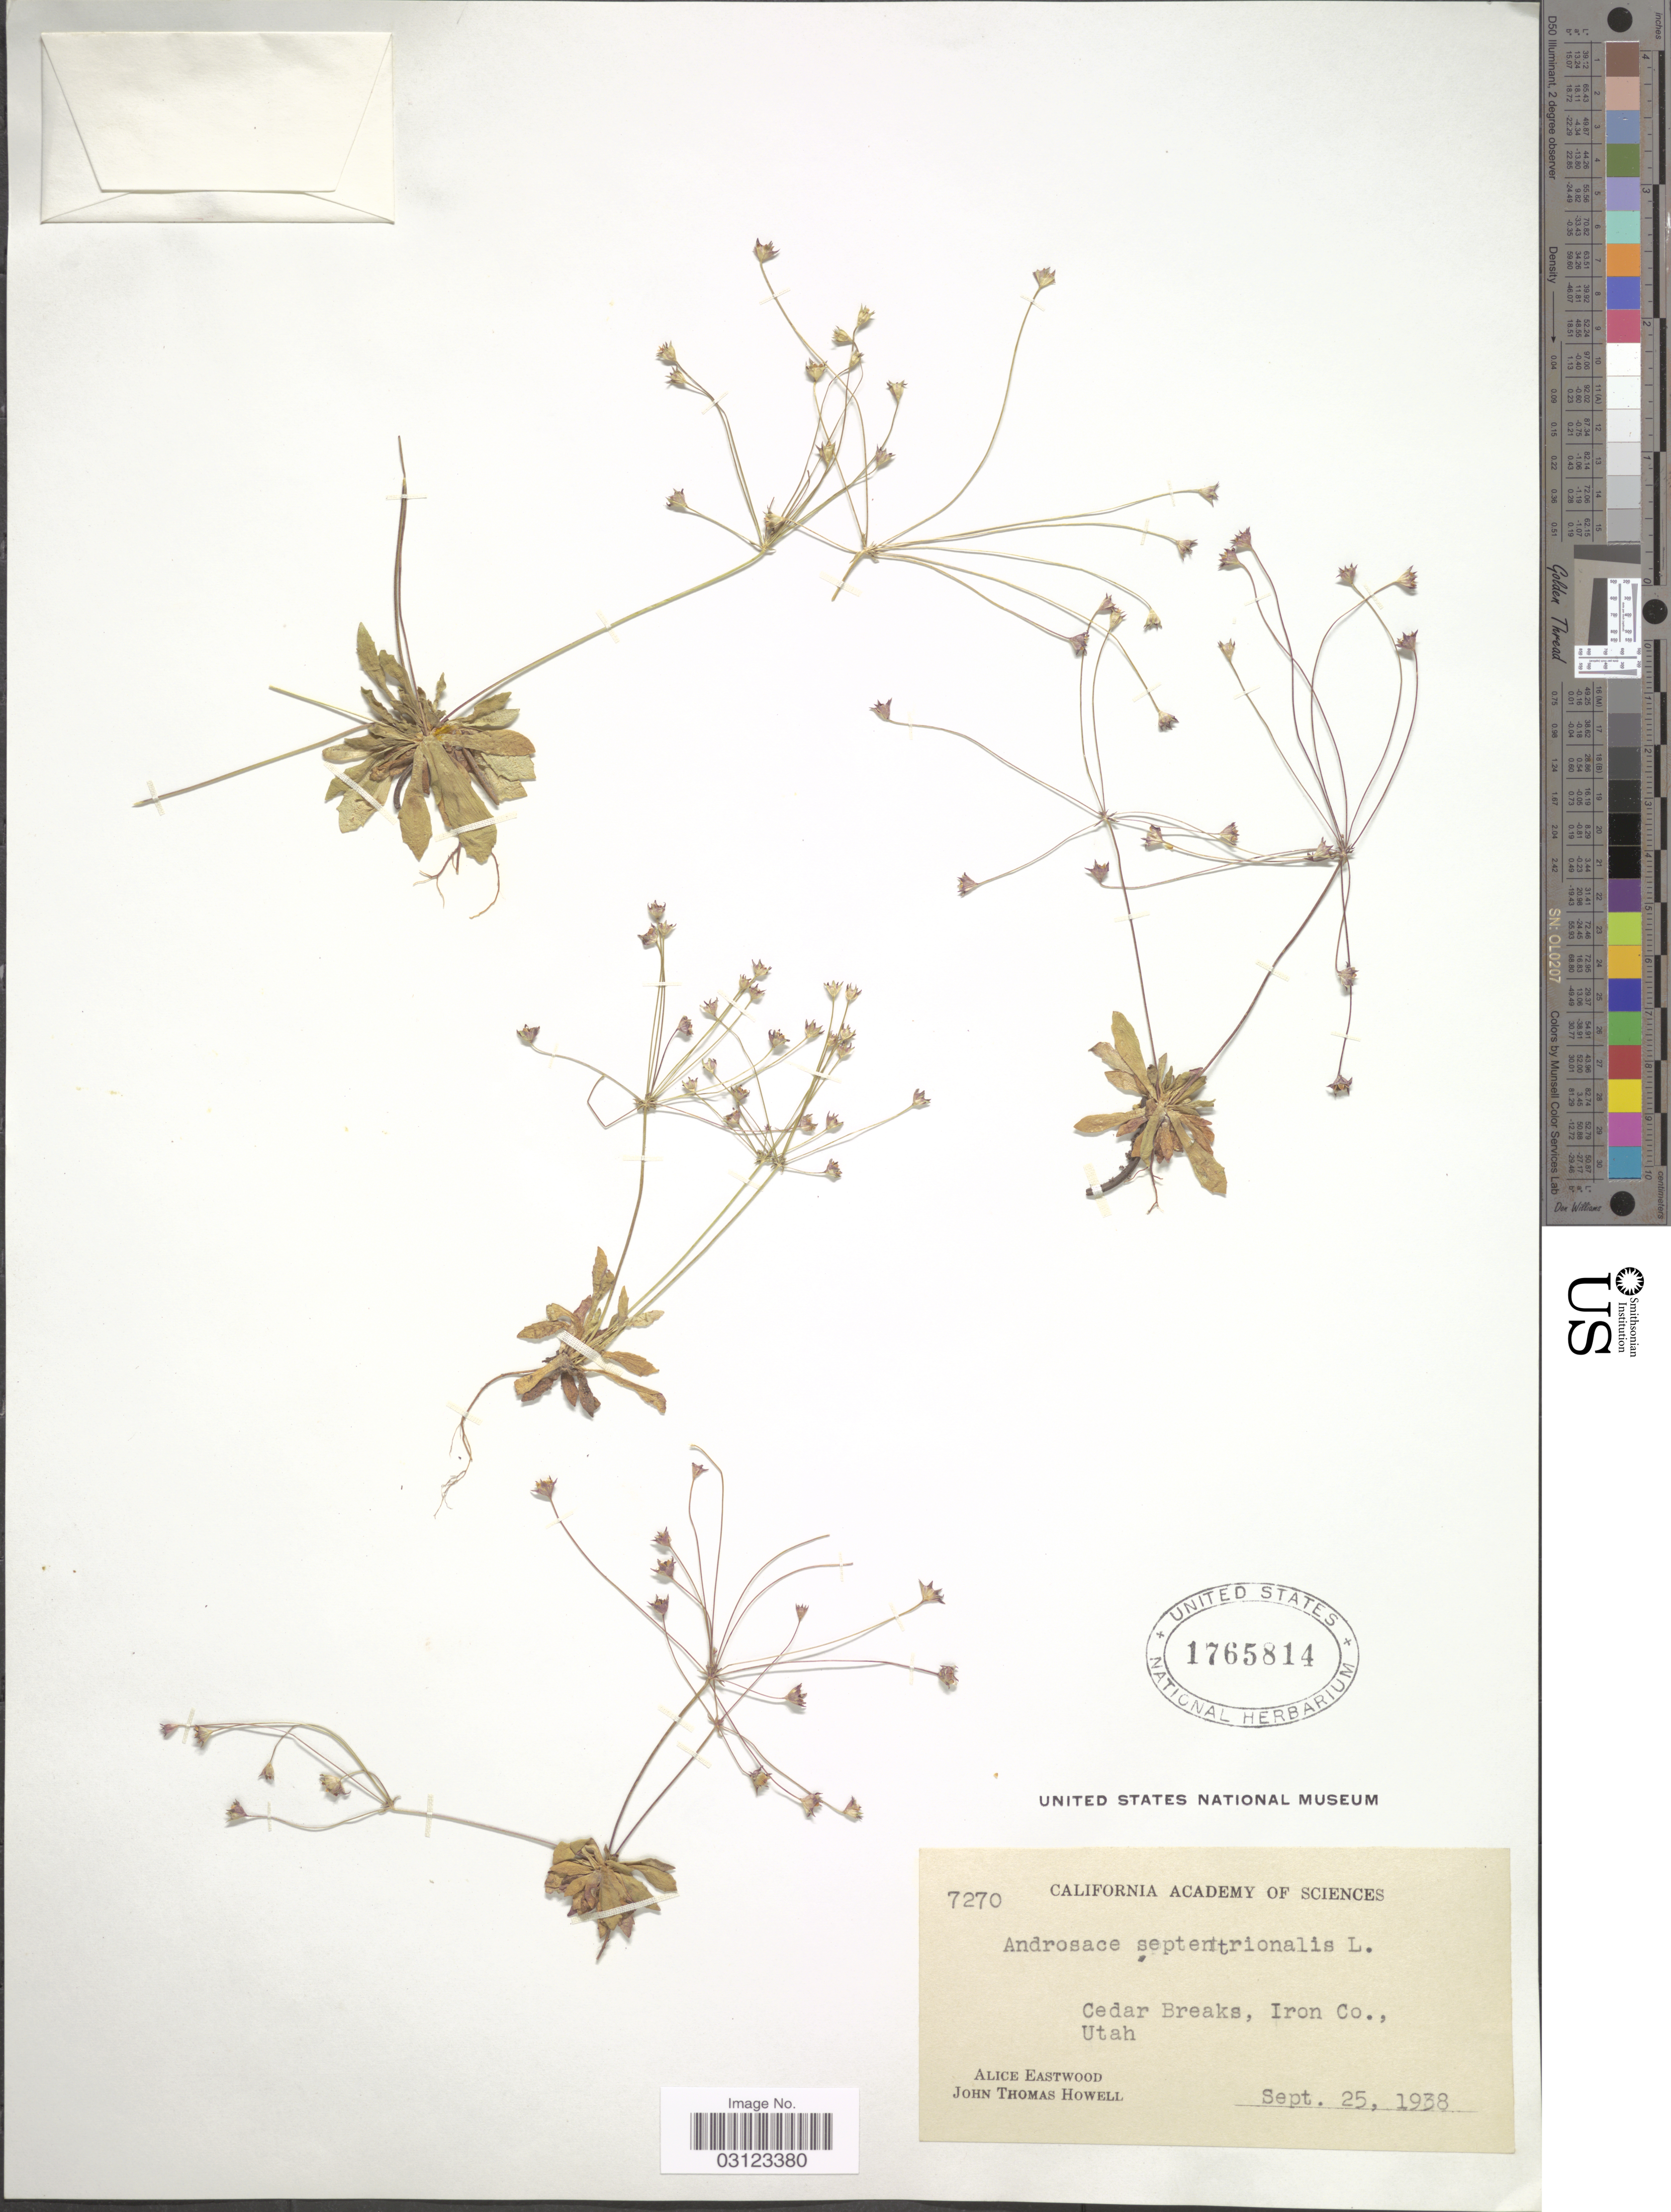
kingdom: Plantae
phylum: Tracheophyta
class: Magnoliopsida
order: Ericales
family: Primulaceae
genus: Androsace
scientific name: Androsace septentrionalis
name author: L.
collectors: A. Eastwood & J. T. Howell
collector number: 7270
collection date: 1938-09-25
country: United States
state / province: Utah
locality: Cedar Breaks, Iron Co.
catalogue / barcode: US 1765814